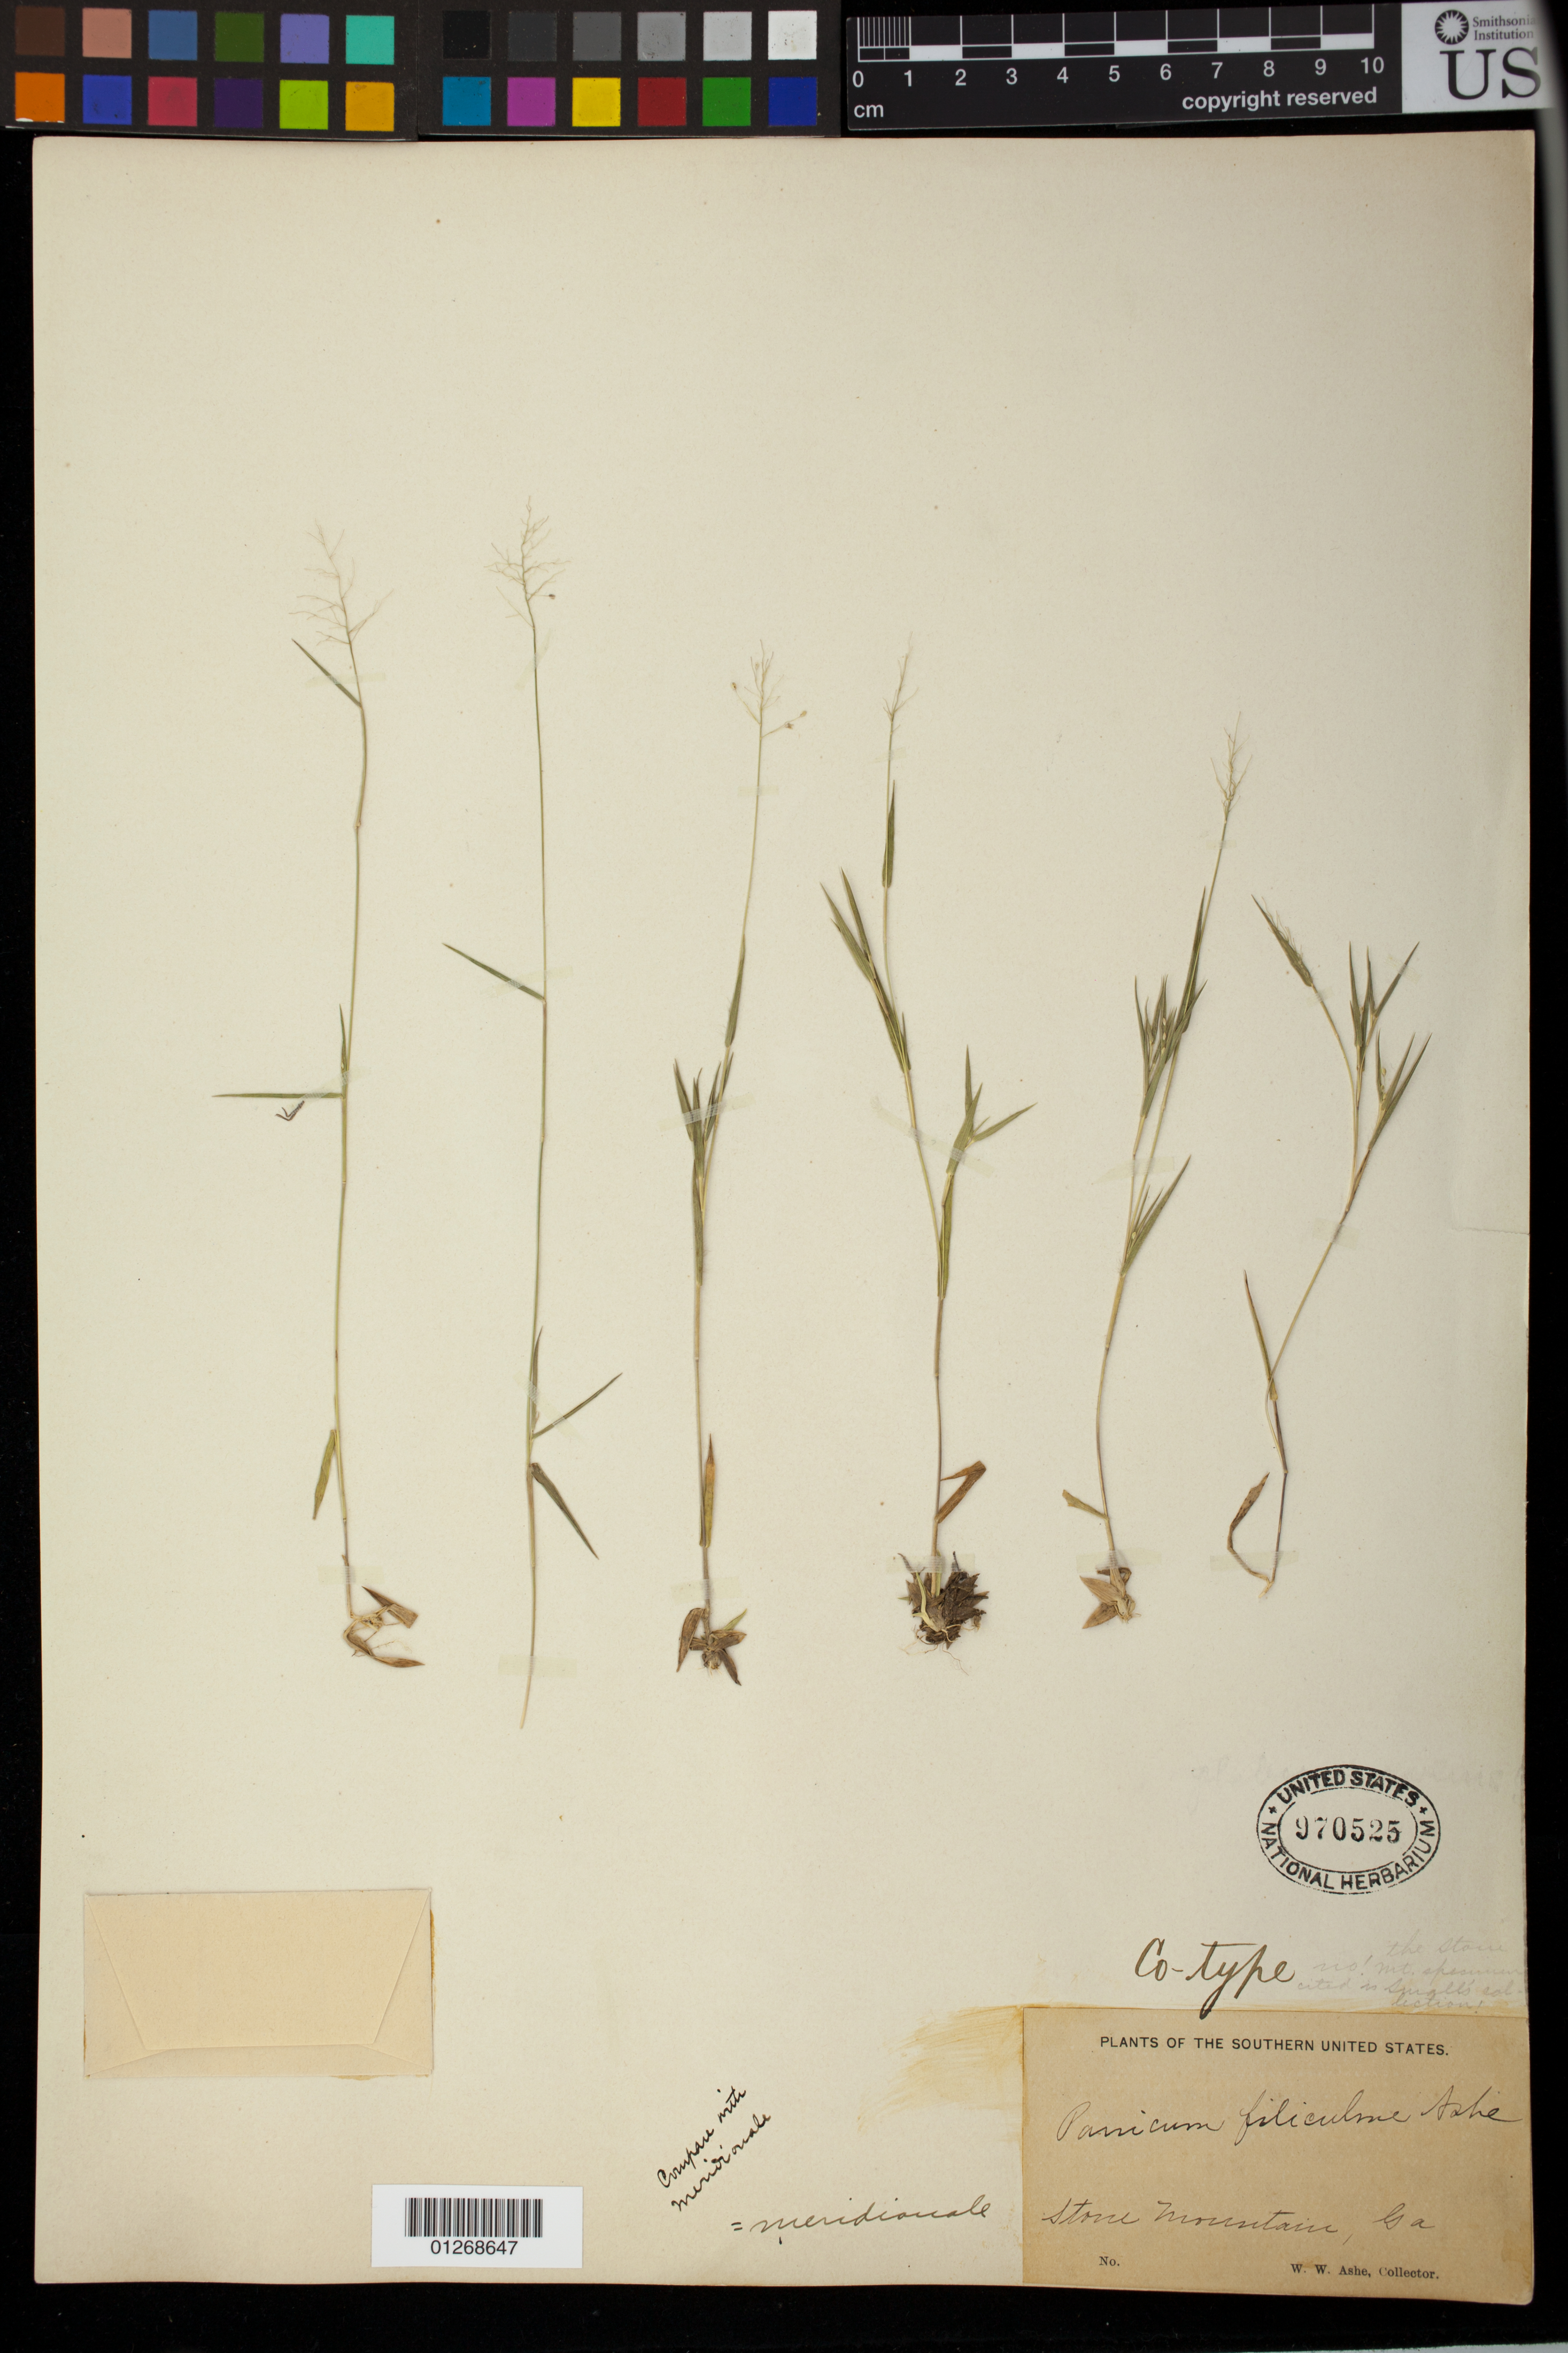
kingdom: Plantae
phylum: Tracheophyta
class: Liliopsida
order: Poales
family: Poaceae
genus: Panicum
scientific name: Panicum filiculme Ashe, nom. illeg.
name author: Ashe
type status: Original Material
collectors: W. W. Ashe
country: United States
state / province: Georgia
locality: Stone Mountain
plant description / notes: Annotated "co-type"; possibly original material but apparently not a type (unless protologue citation is in error). Protologue cites 2 collections, Ashe [s.n.], Chapel Hill, NC & Small [s.n.], Stone Mt., Georgia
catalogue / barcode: US 970525